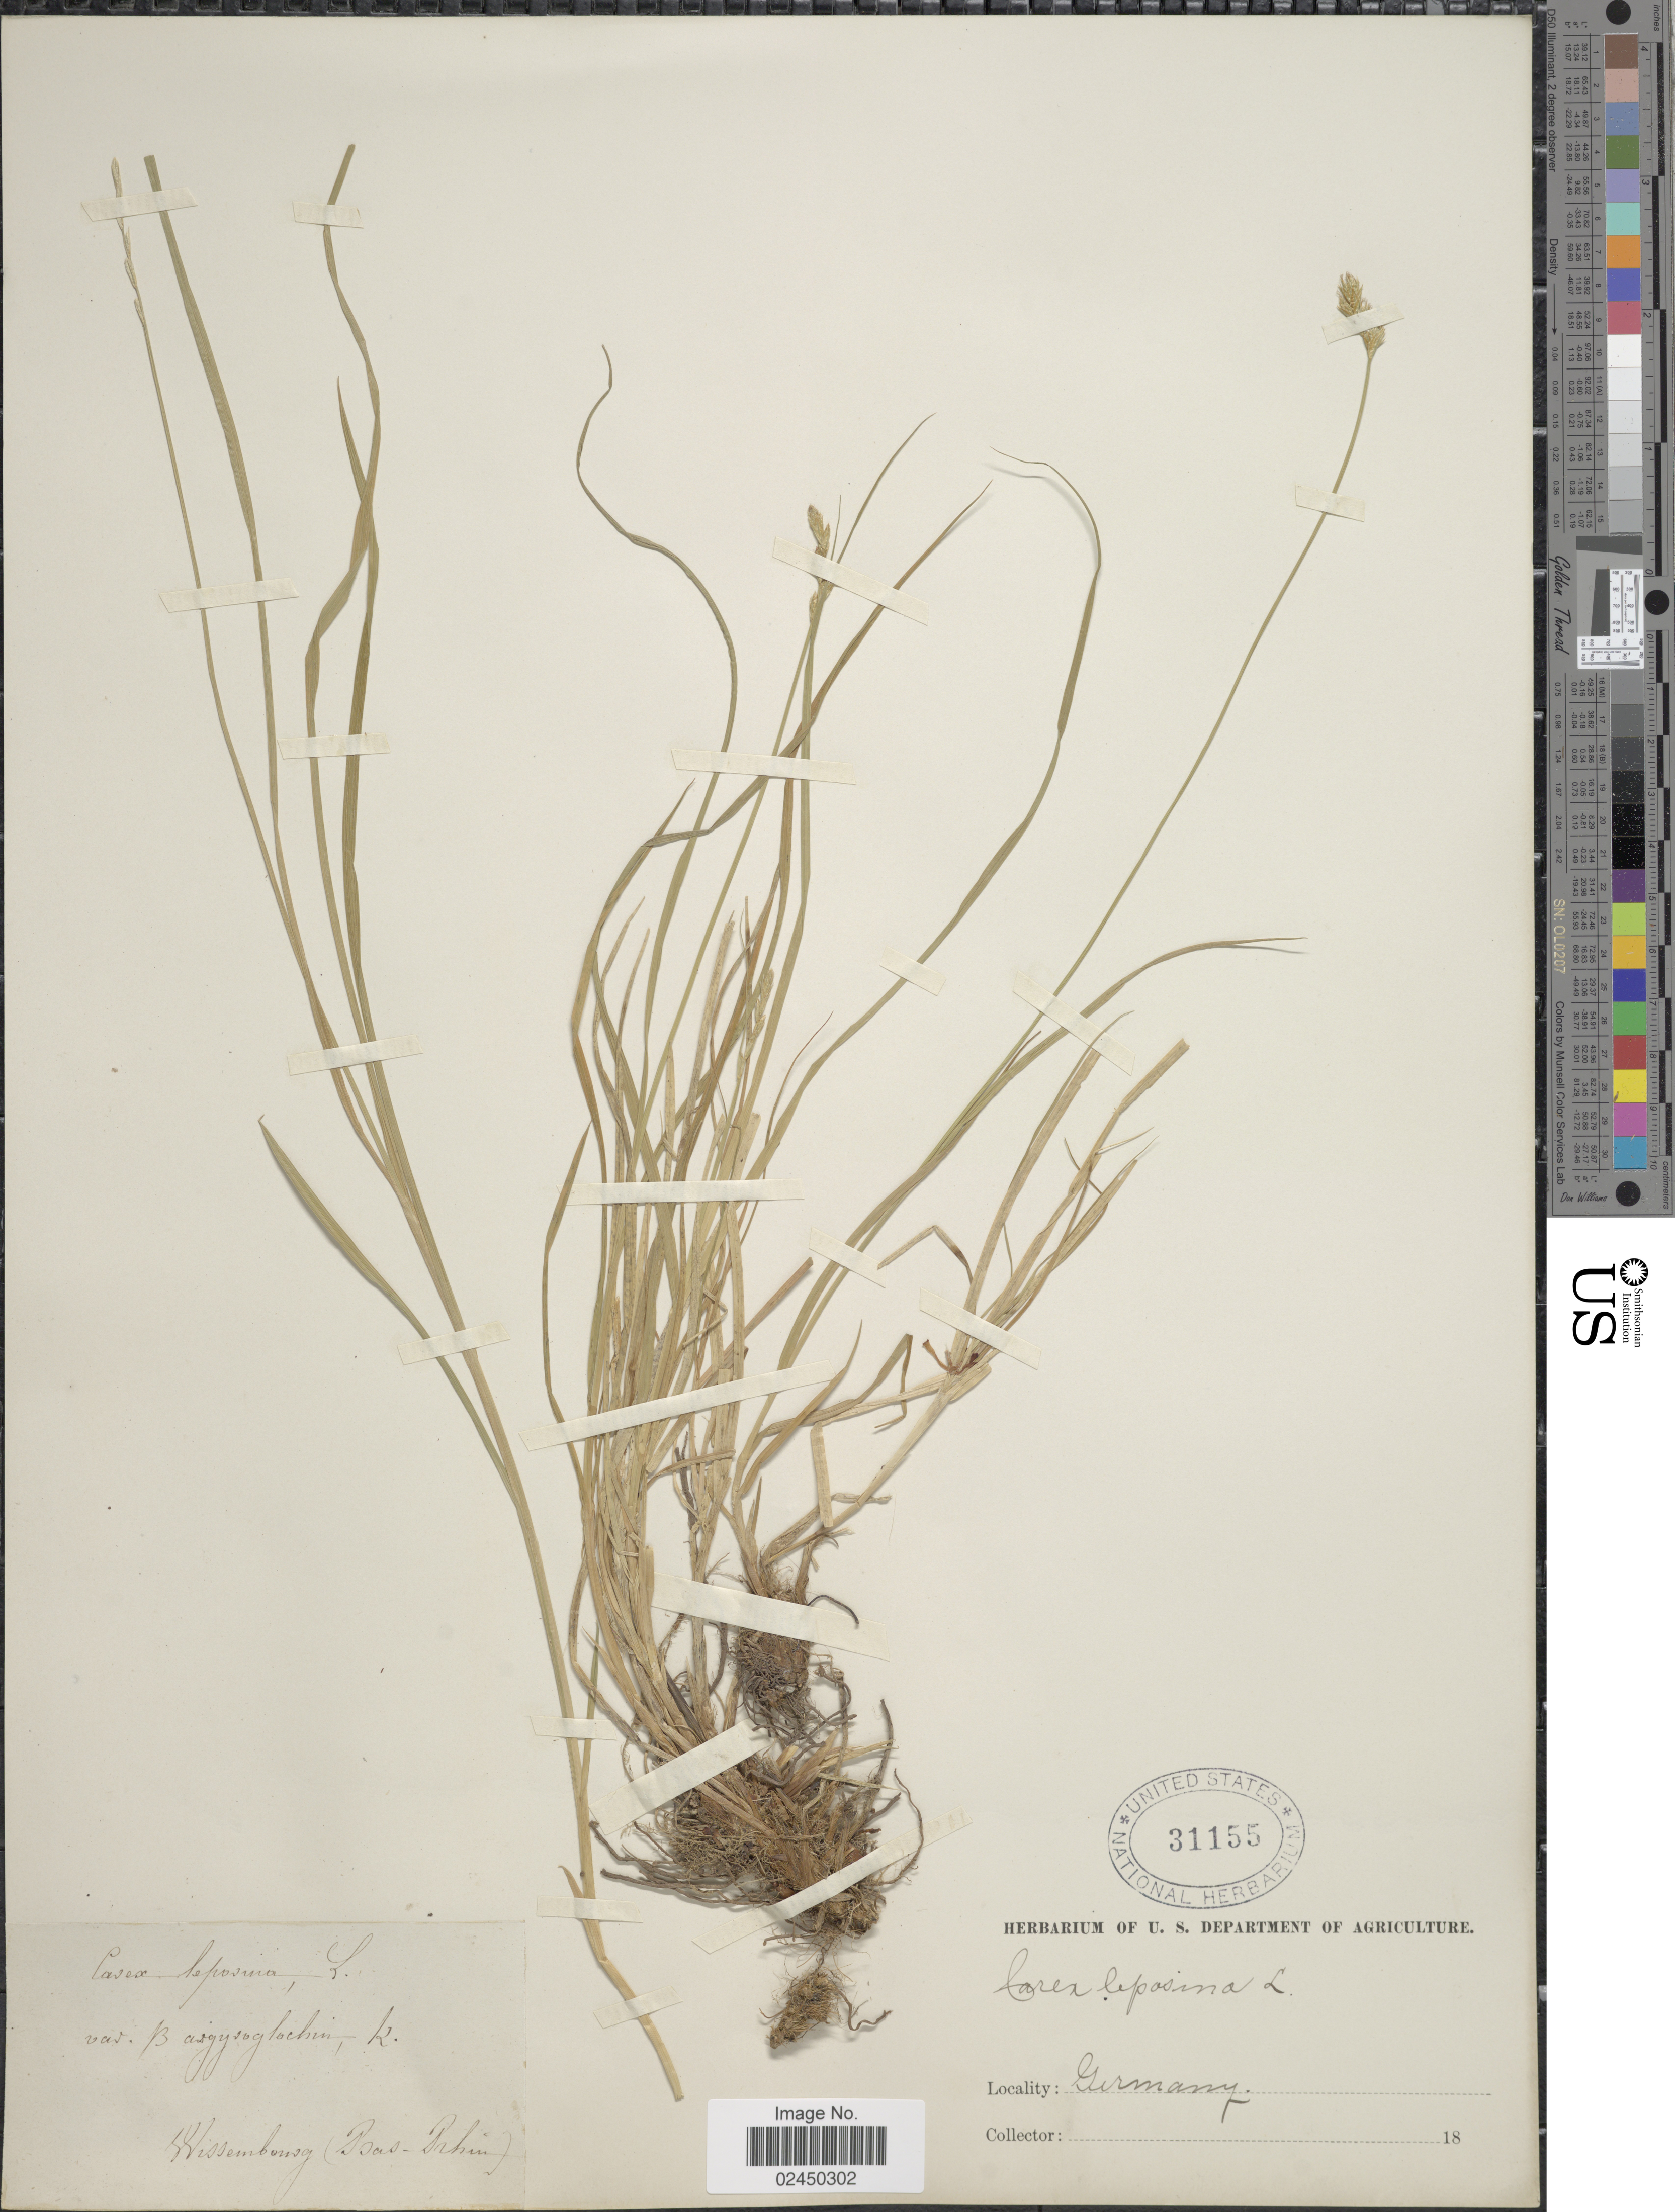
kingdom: Plantae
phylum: Tracheophyta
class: Liliopsida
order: Poales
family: Cyperaceae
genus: Carex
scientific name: Carex leporina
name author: L.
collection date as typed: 18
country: Germany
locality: Wissemburg (Psas Irhim) [interpreted]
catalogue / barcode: US 31155